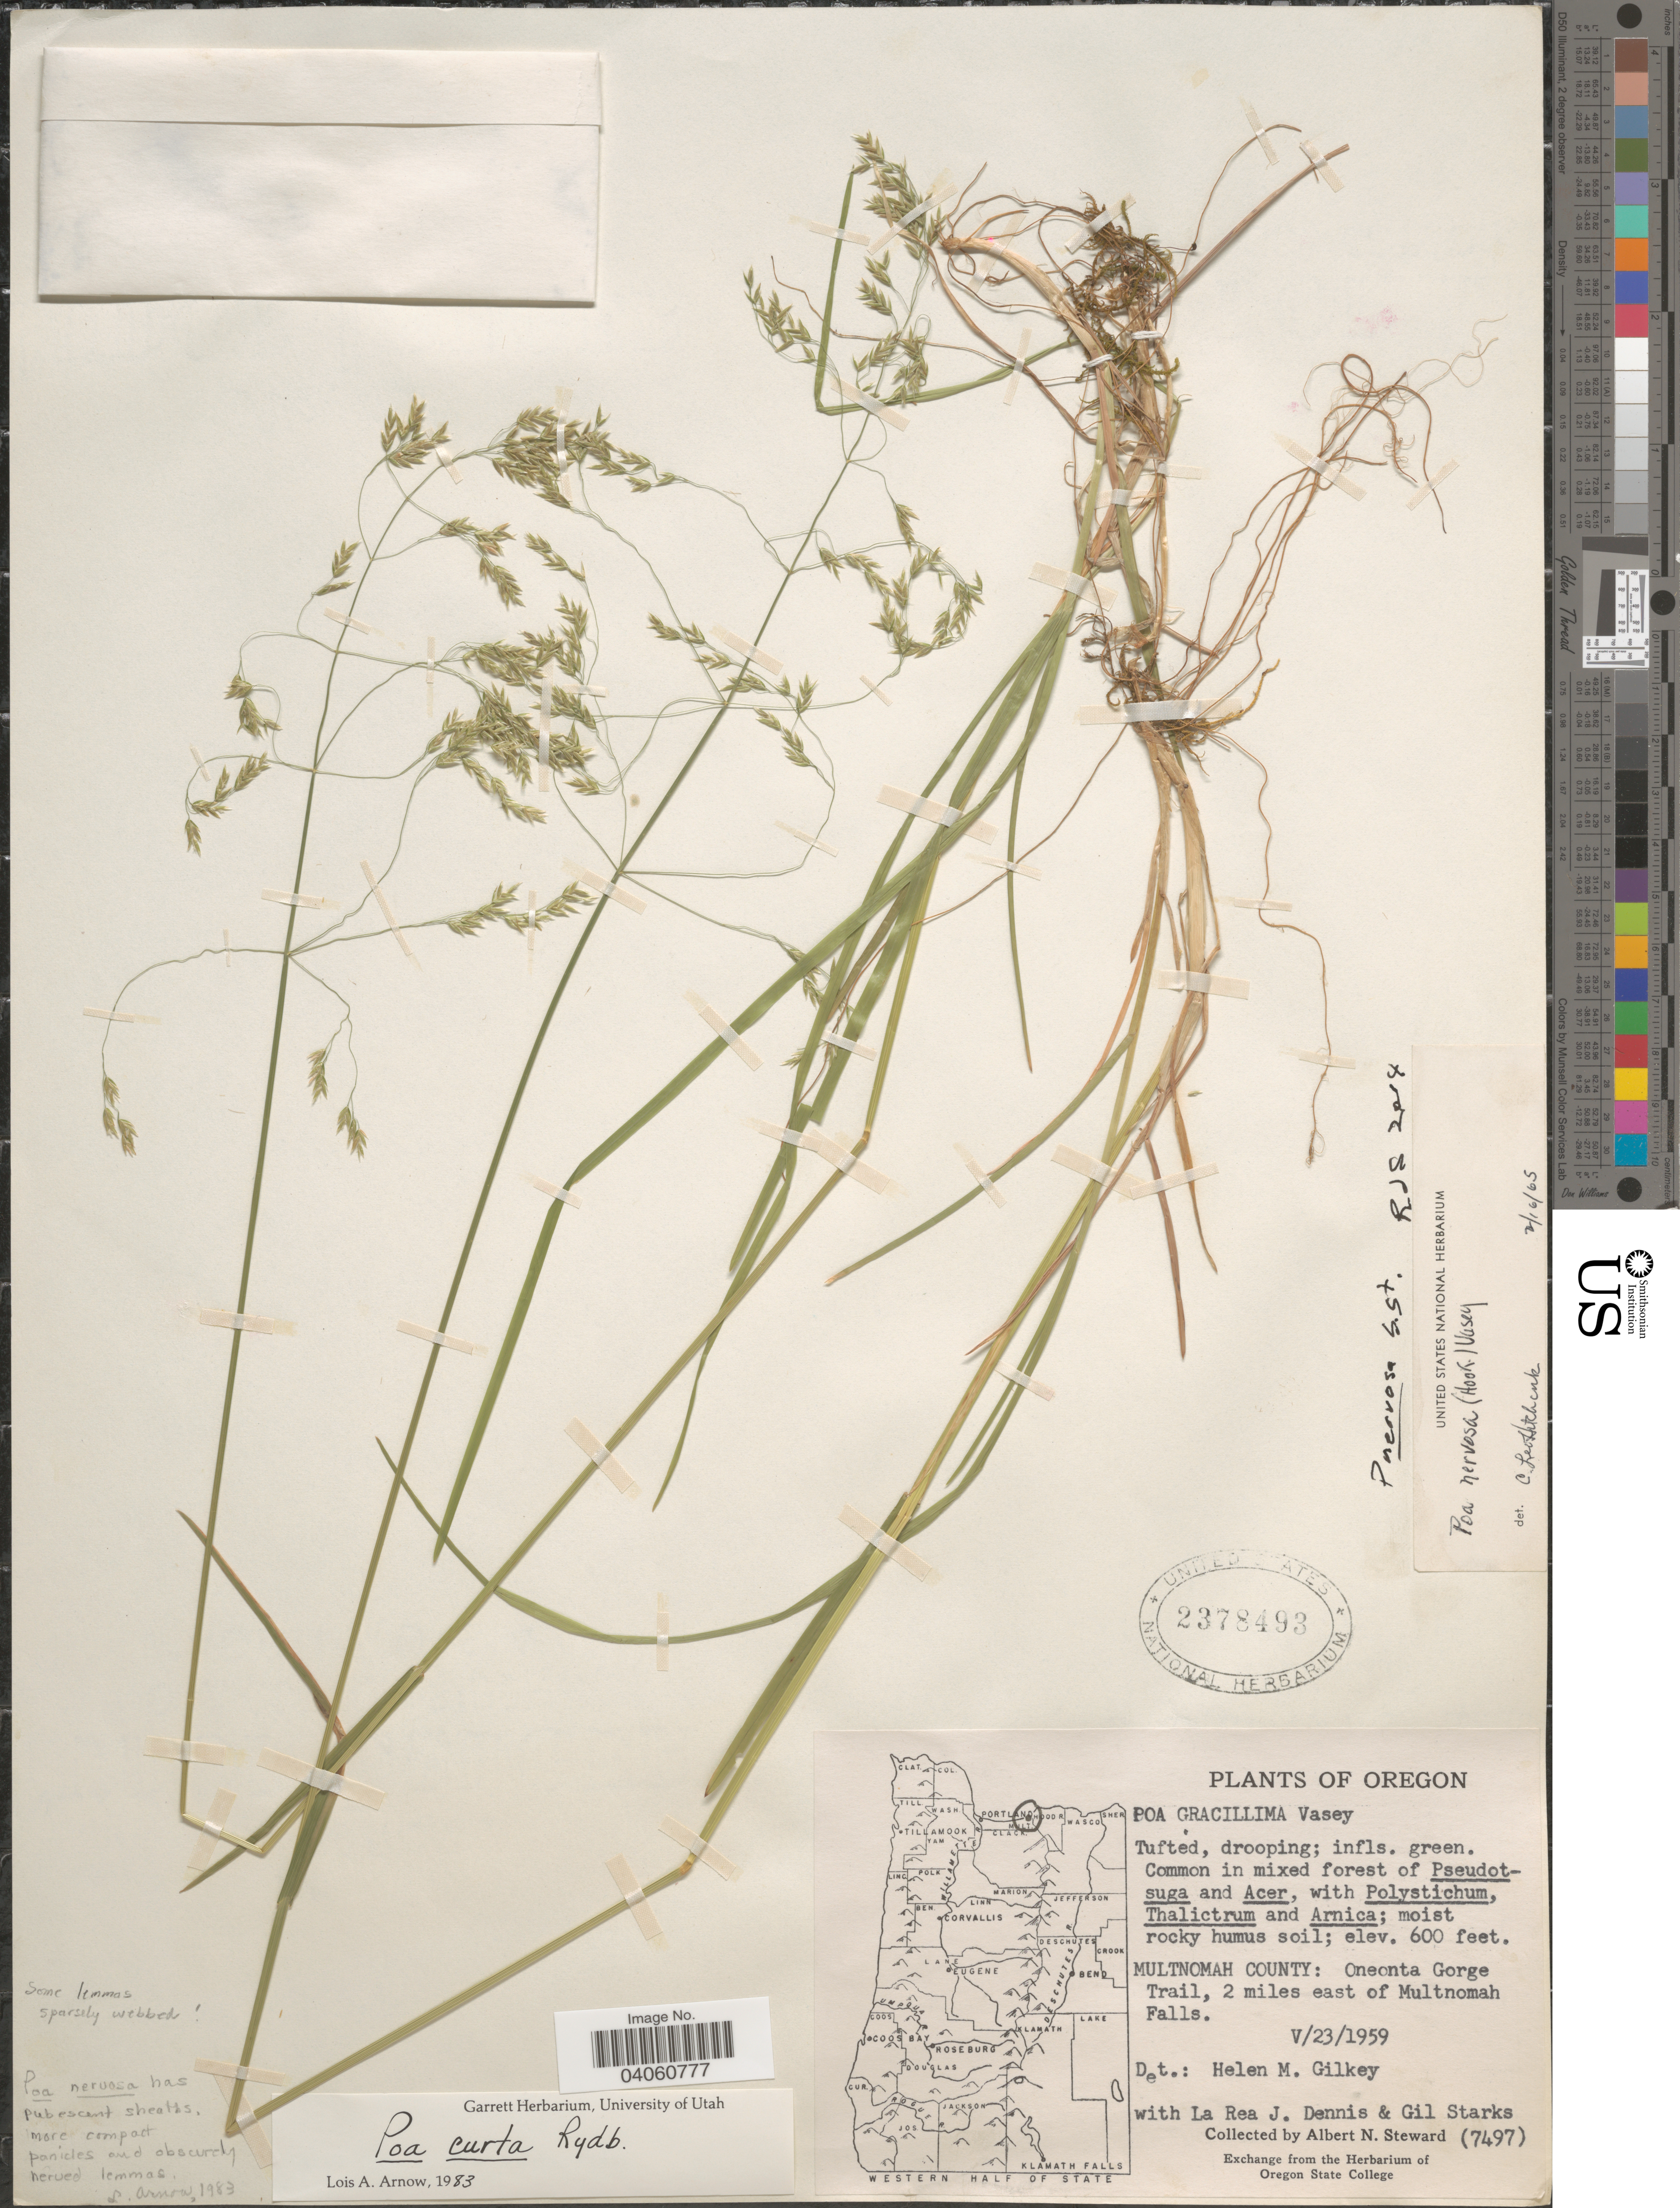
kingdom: Plantae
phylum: Tracheophyta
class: Liliopsida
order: Poales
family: Poaceae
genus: Poa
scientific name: Poa nervosa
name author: (Hook.) Vasey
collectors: A. N. Steward, L. Dennis & G. Starks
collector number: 7497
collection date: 1959-05-23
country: United States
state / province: Oregon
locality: Multnomah County: Oneonta Gorge Trail, 2 miles east of Multnomah Falls.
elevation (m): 183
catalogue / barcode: US 2378493